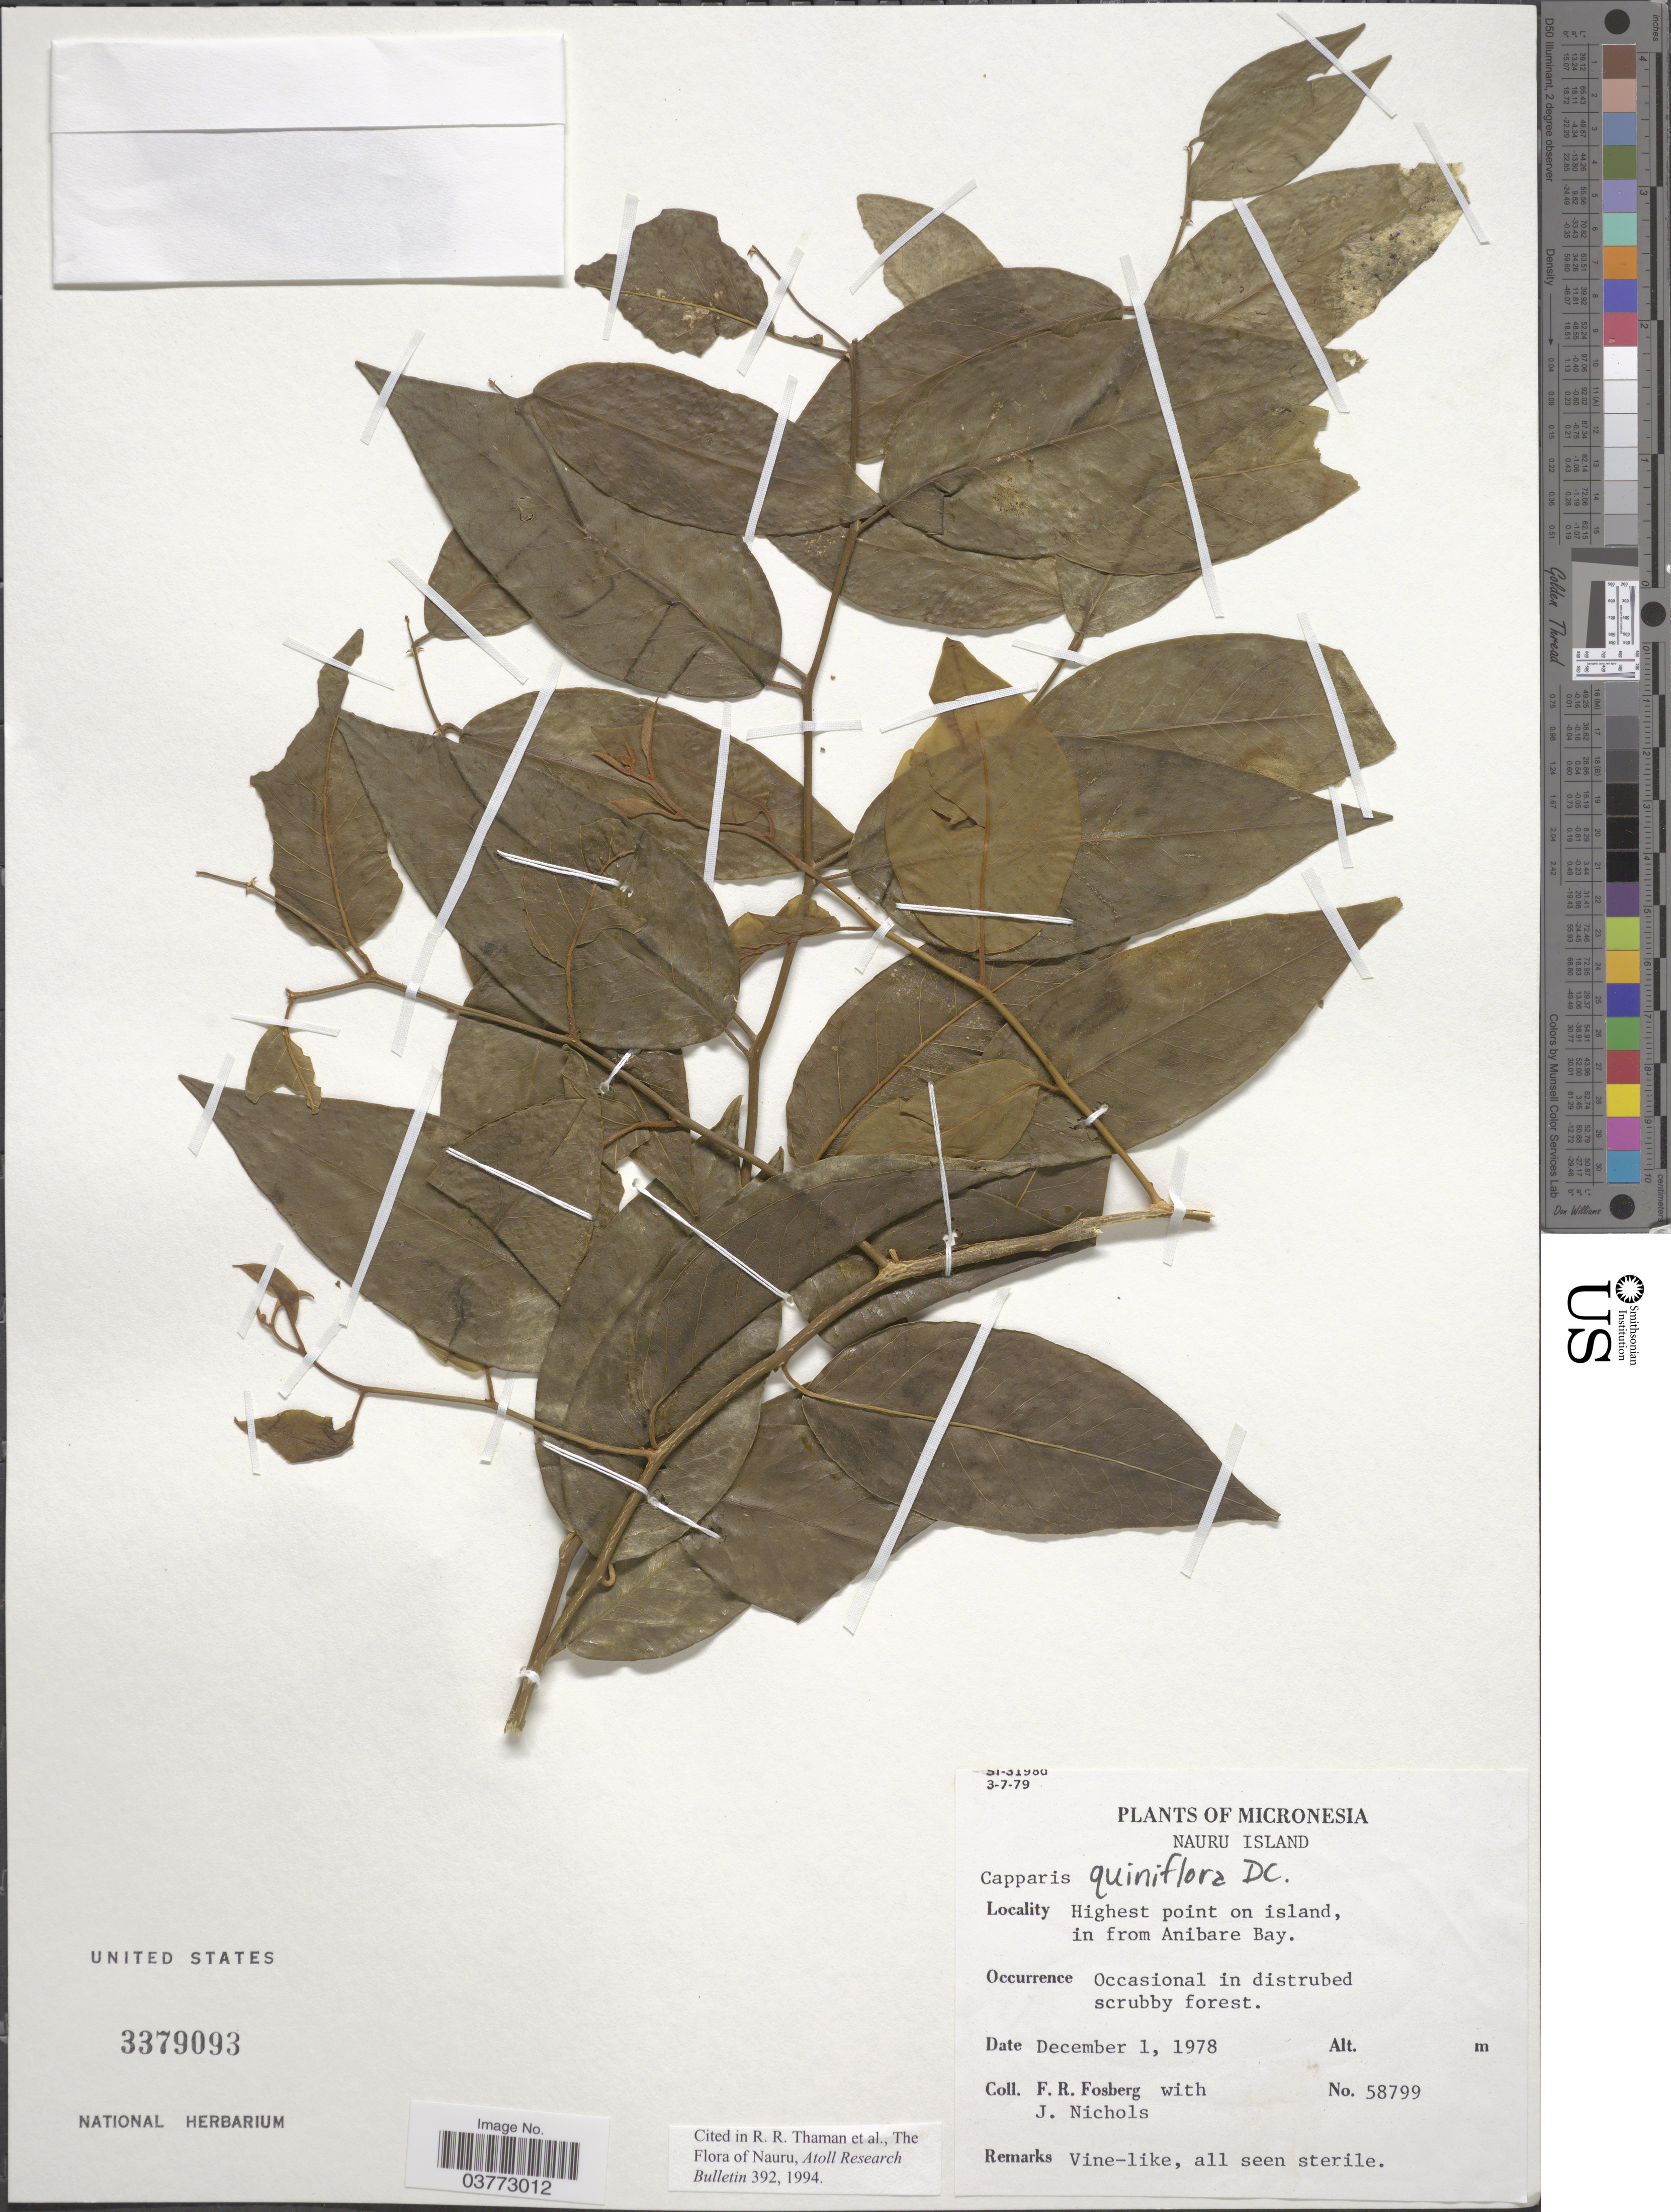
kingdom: Plantae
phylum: Tracheophyta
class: Magnoliopsida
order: Brassicales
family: Capparaceae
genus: Capparis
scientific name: Capparis quiniflora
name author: DC.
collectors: F. R. Fosberg & J. Nichols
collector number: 58799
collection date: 1978-12-01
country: Nauru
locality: Micronesia. Highest point on island, in from Anibare Bay.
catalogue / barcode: US 3379093